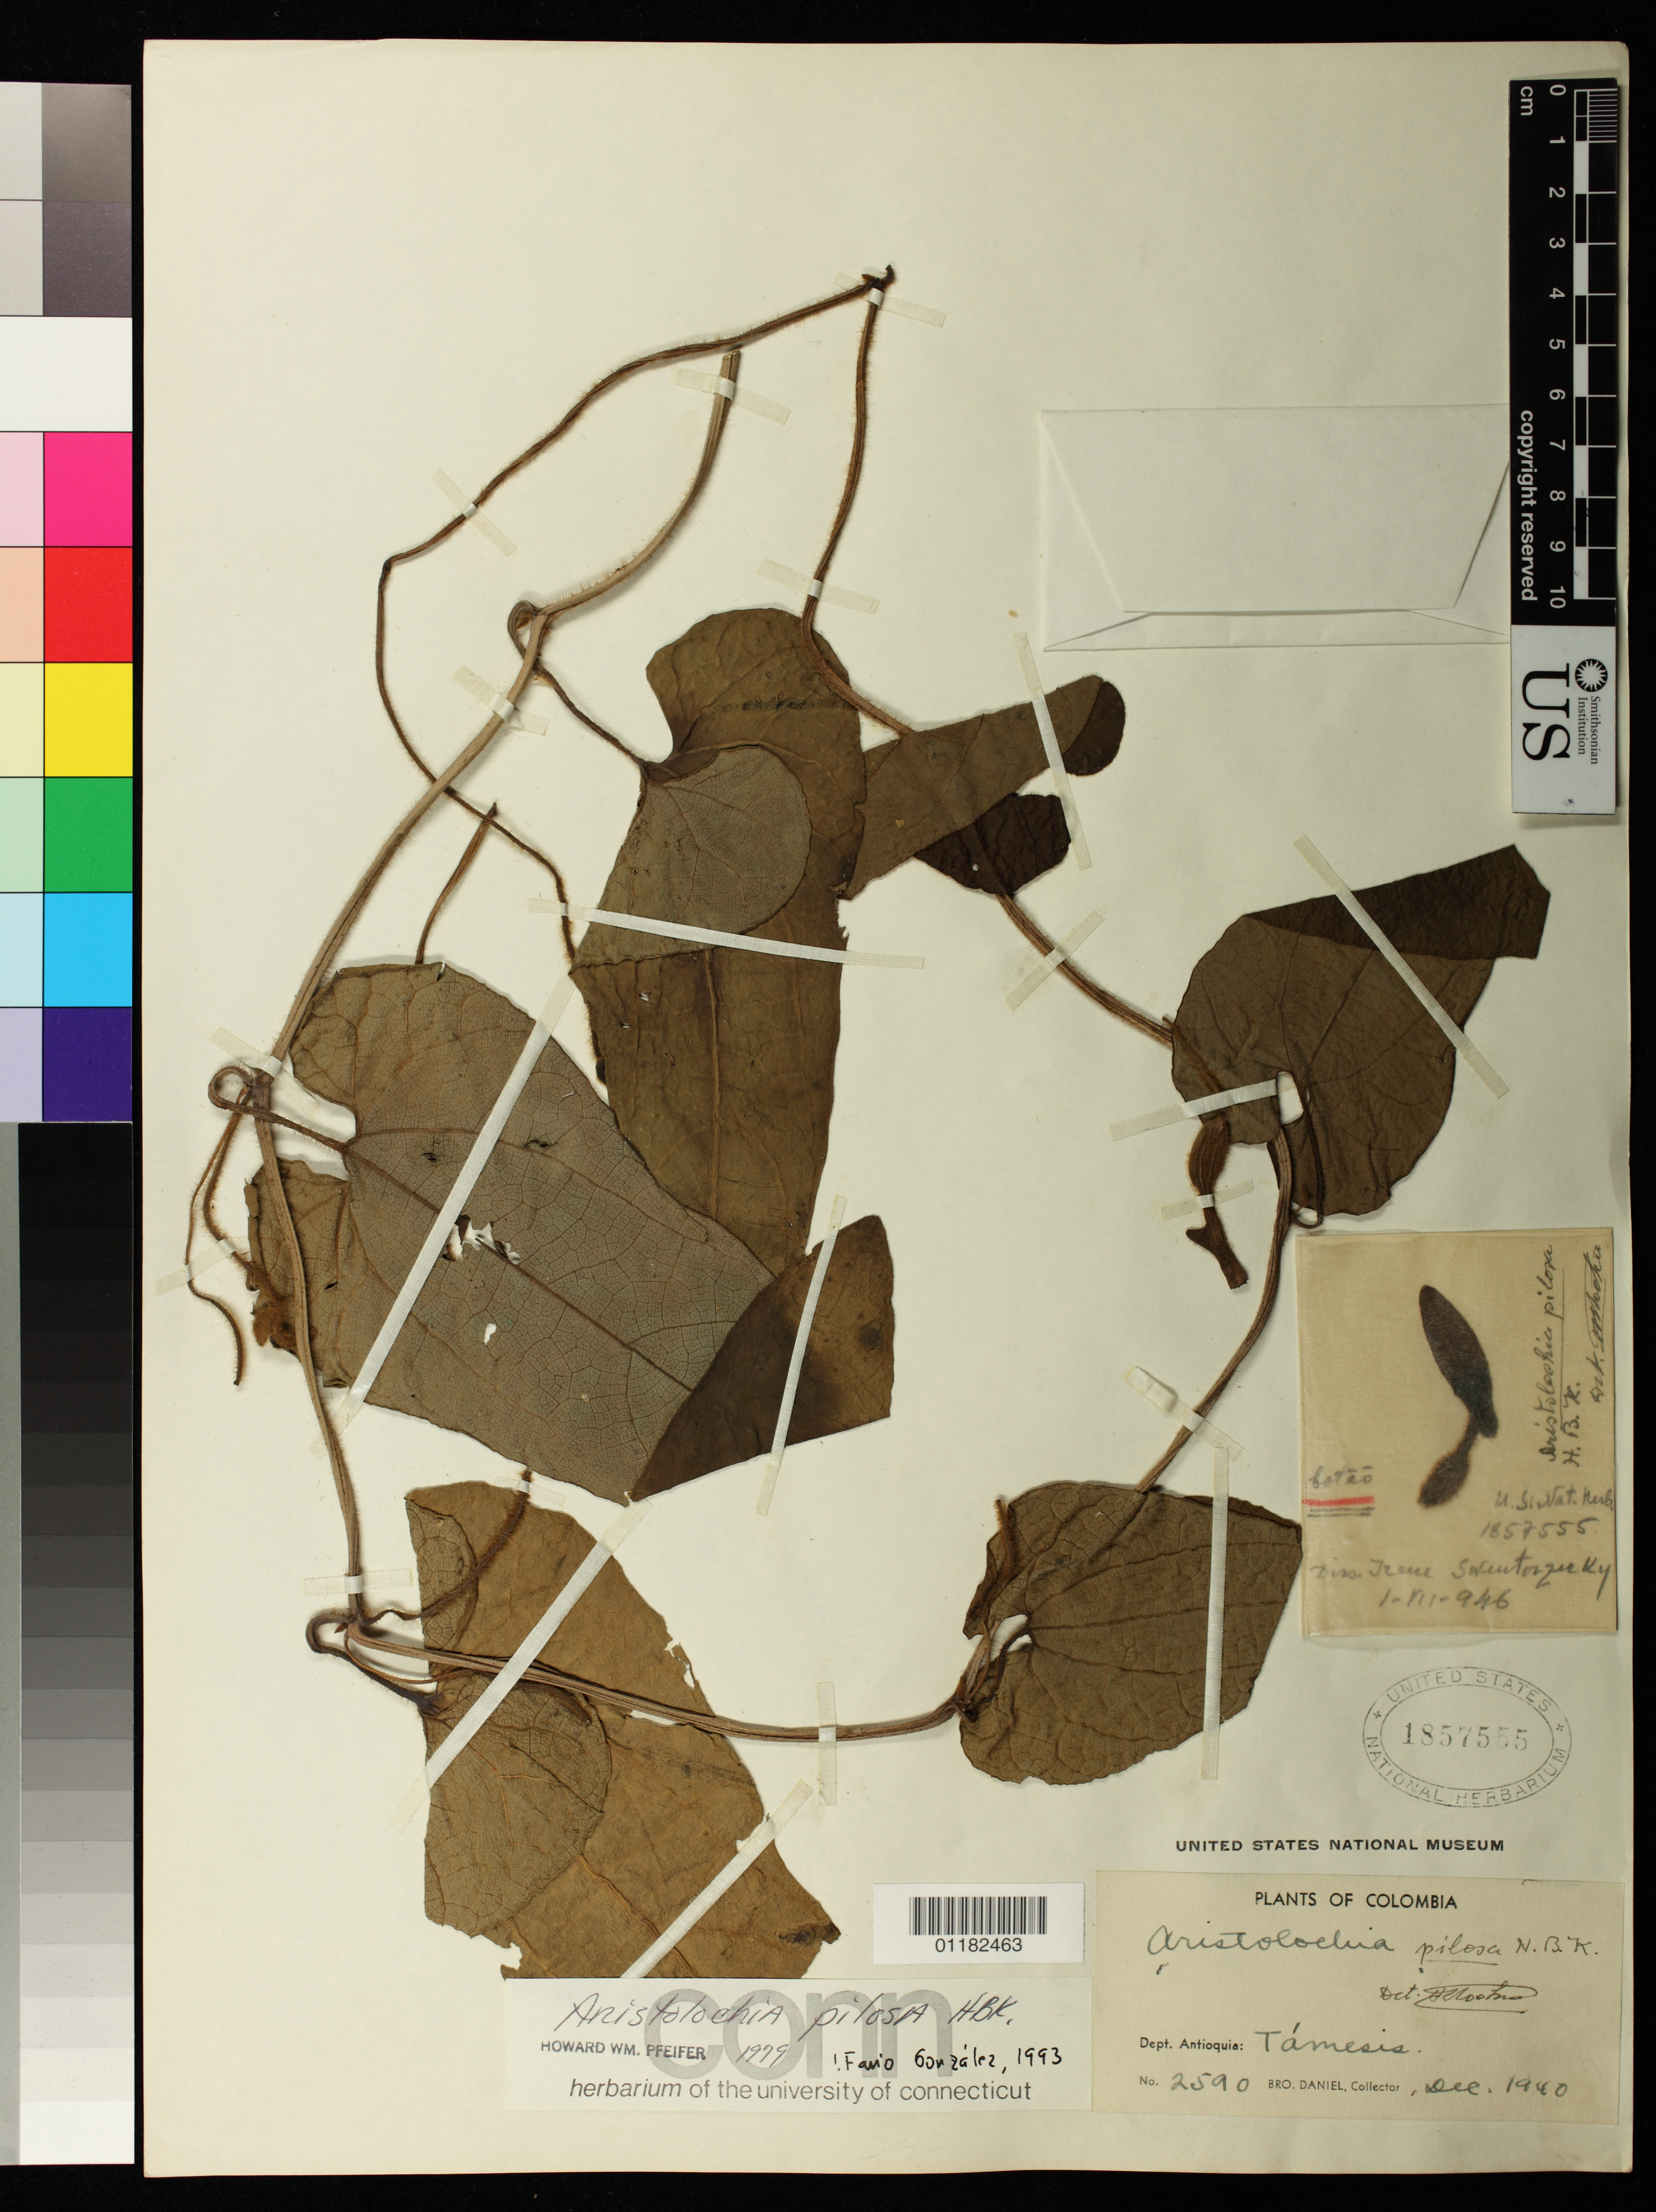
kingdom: Plantae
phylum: Tracheophyta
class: Magnoliopsida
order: Piperales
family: Aristolochiaceae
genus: Aristolochia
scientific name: Aristolochia pilosa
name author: Kunth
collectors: Bro. Daniel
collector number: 2590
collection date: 1940-12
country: Colombia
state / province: Antioquia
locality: Tamesis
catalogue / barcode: US 1857555